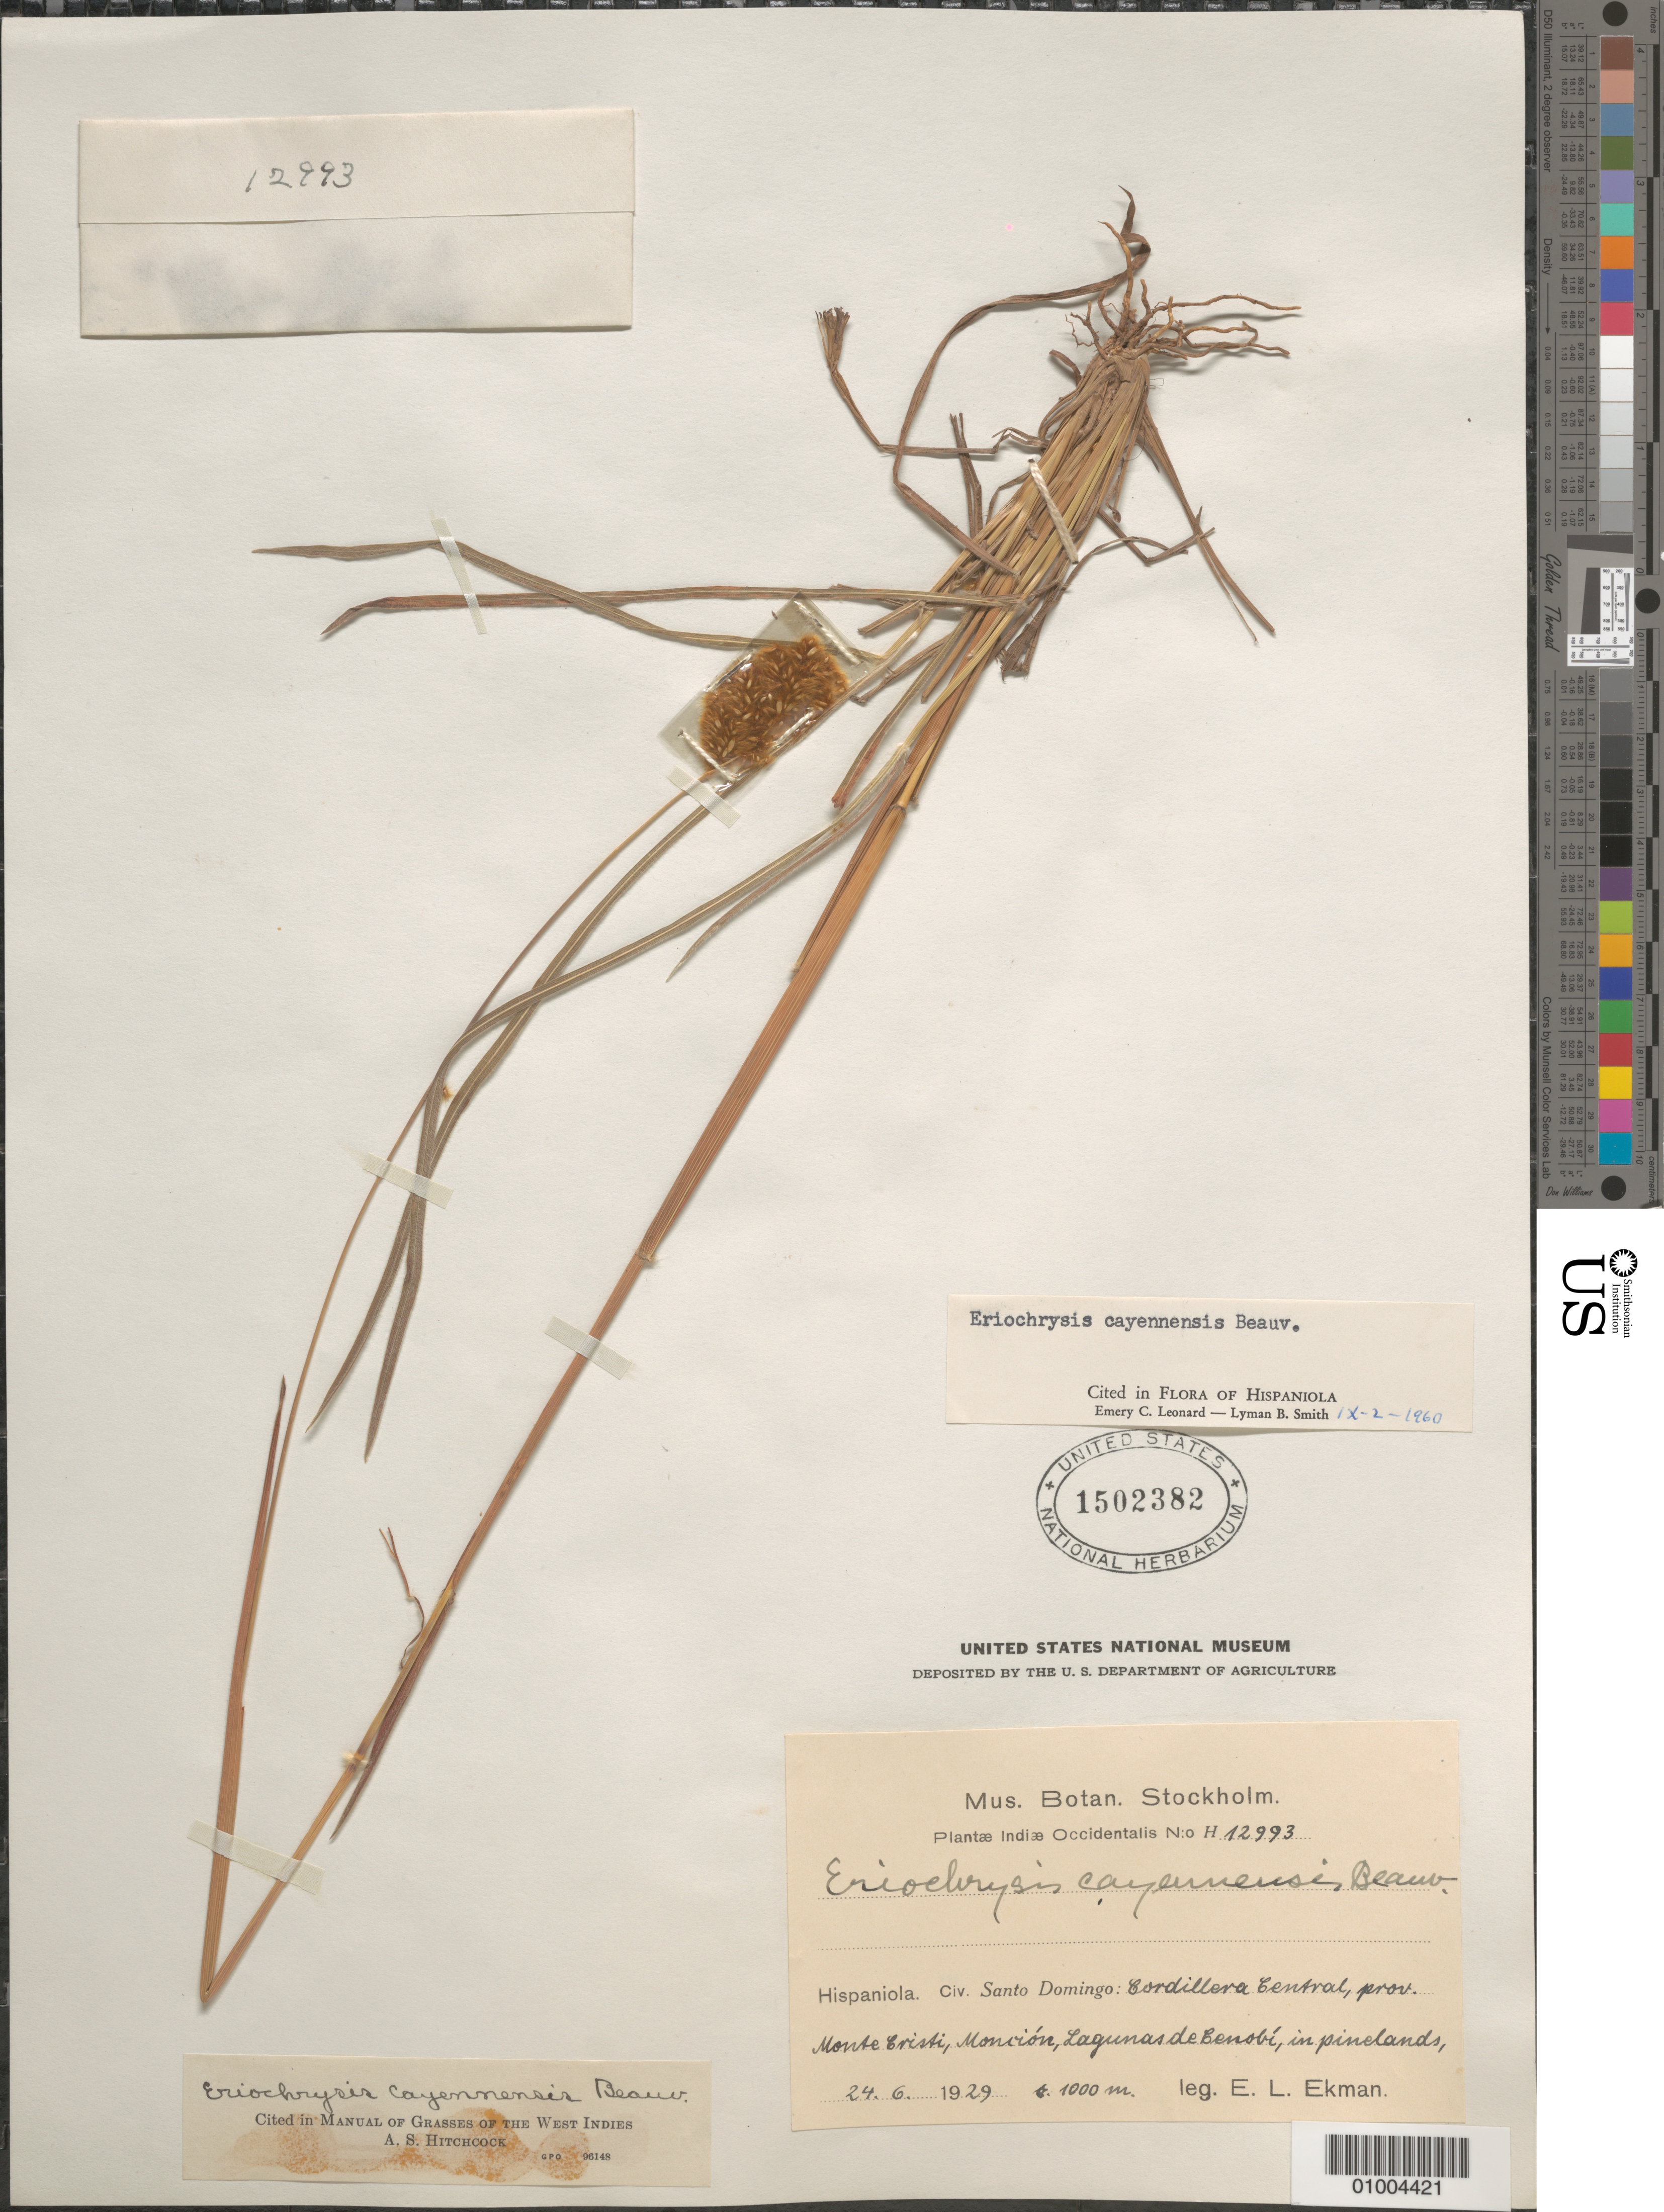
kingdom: Plantae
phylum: Tracheophyta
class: Liliopsida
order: Poales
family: Poaceae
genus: Eriochrysis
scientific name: Eriochrysis cayennensis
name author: P. Beauv.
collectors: E. L. Ekman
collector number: H 12993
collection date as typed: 24 Jun 1929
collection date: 1929-06-24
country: Dominican Republic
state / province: Monte Cristi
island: Hispaniola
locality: Moncion, Lagunas Cenobi, in pinelands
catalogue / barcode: US 1502382